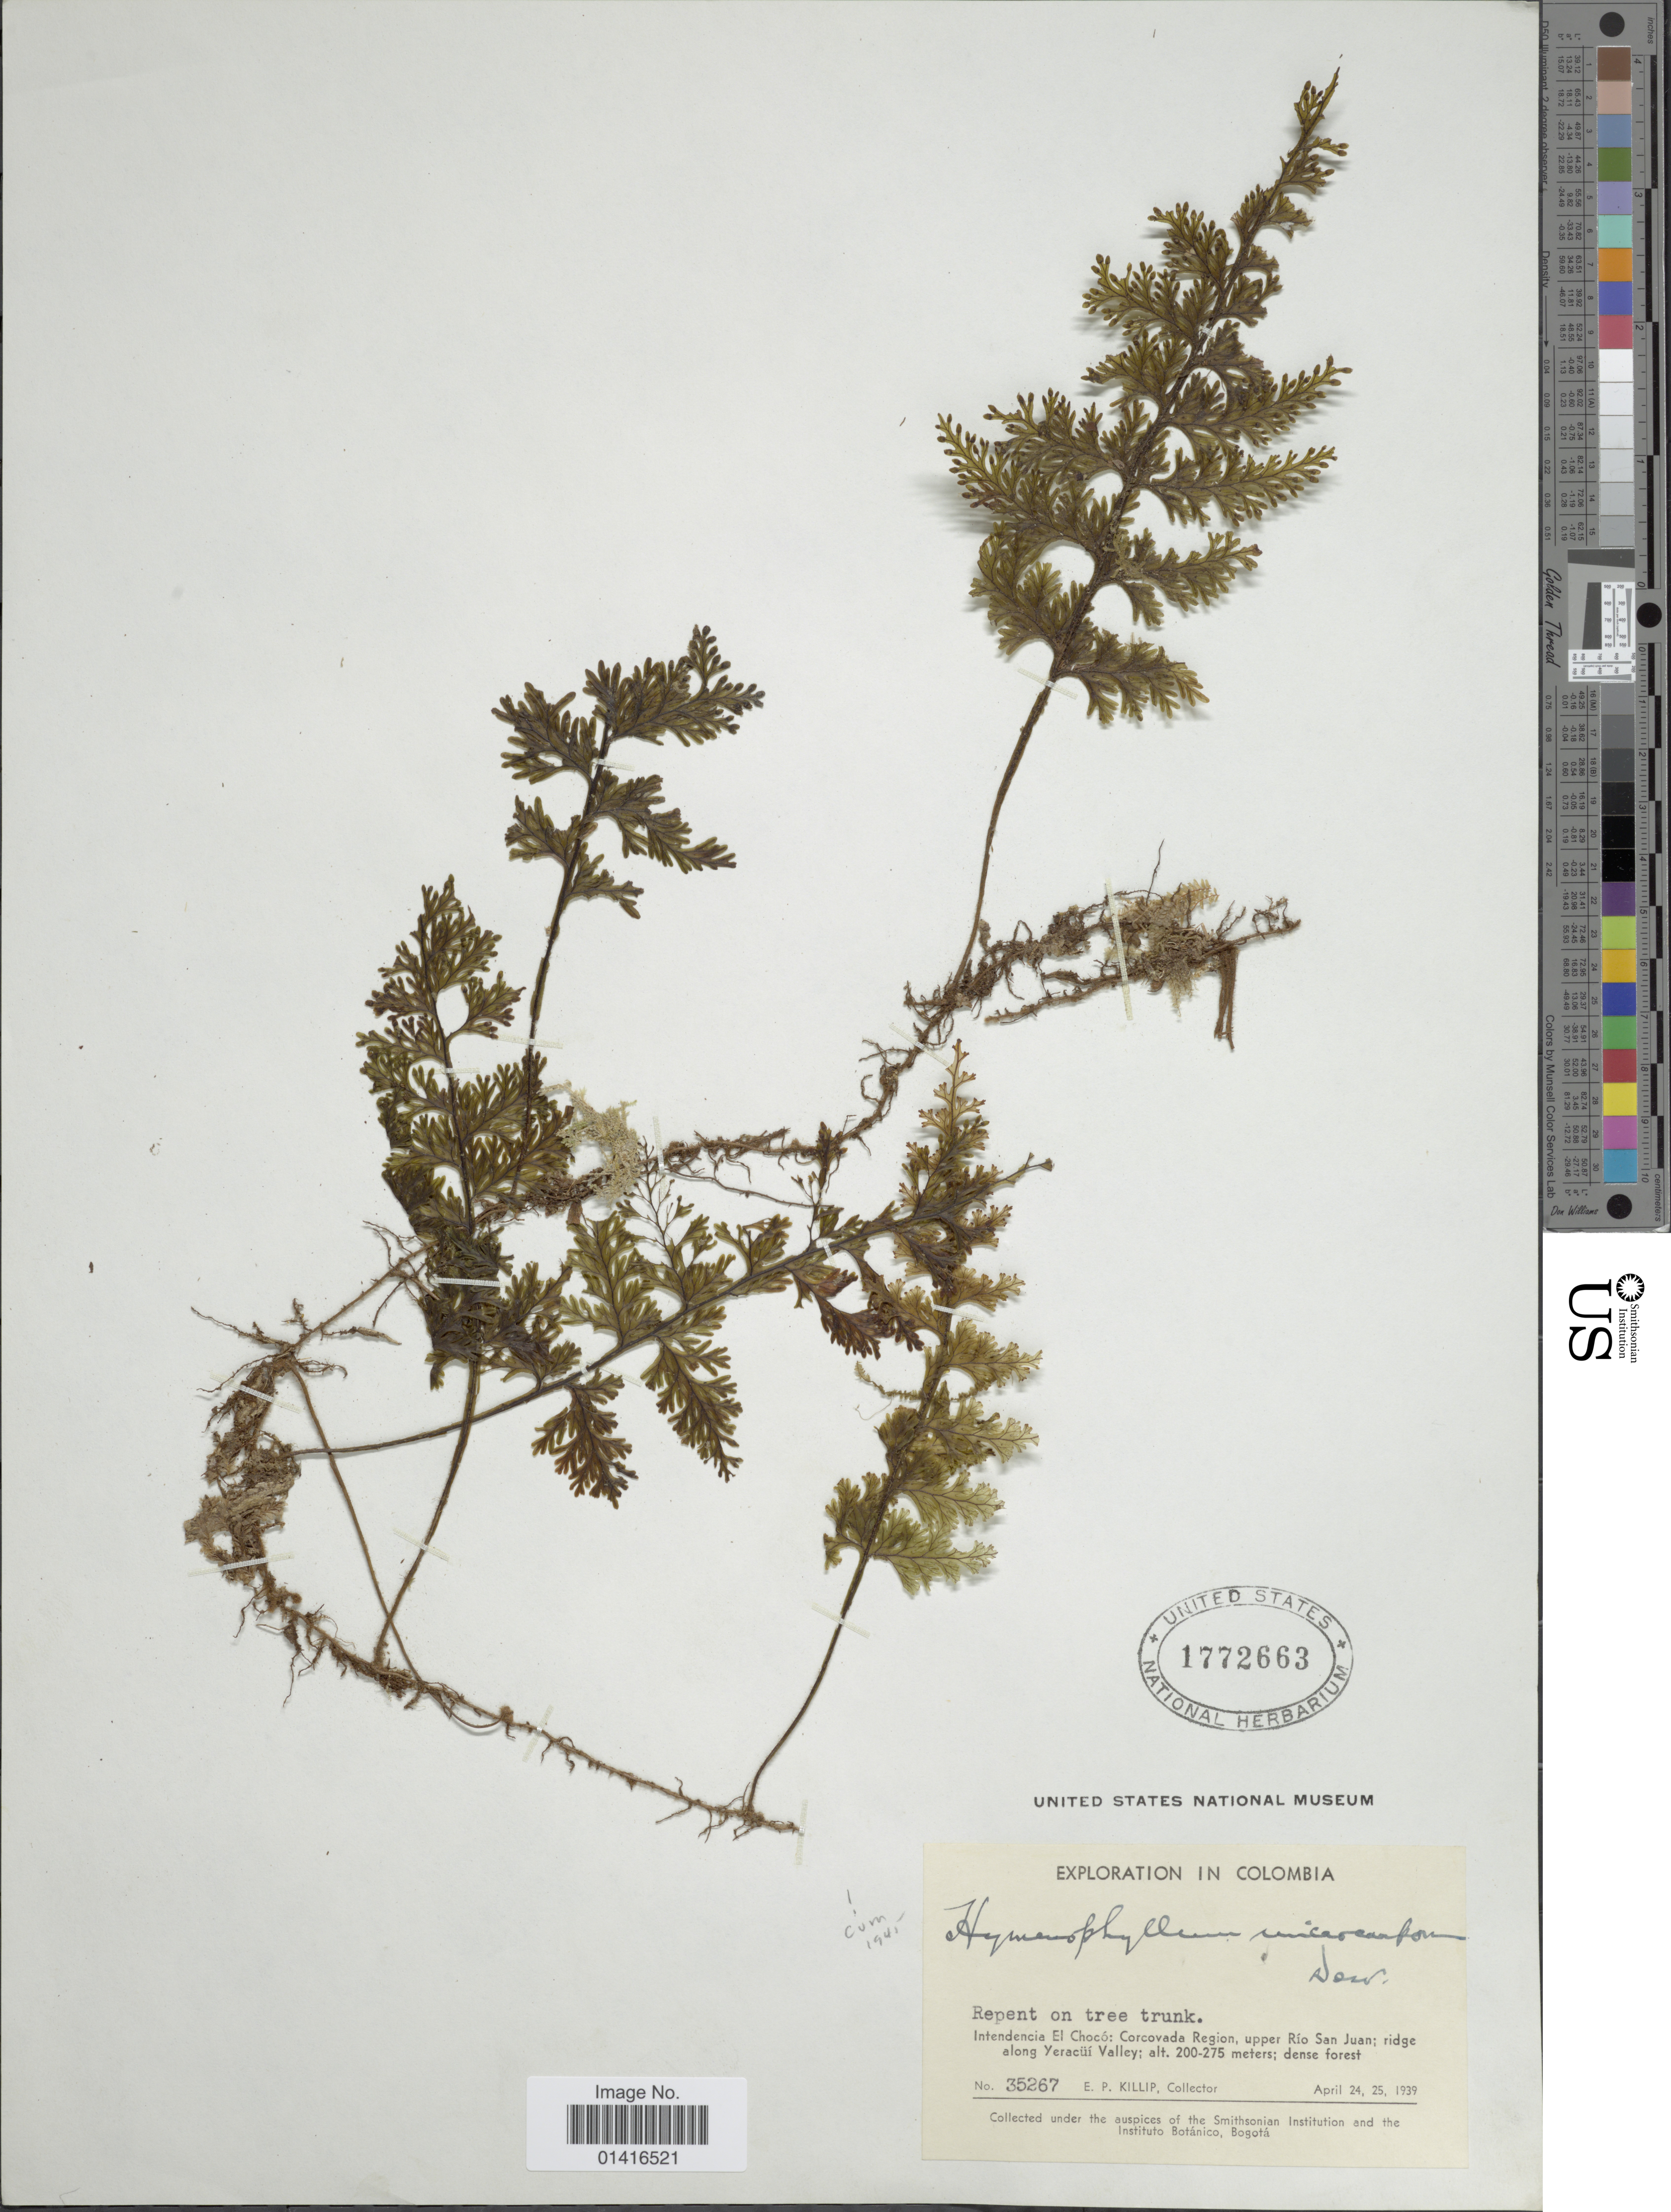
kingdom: Plantae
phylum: Tracheophyta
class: Polypodiopsida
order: Hymenophyllales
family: Hymenophyllaceae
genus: Hymenophyllum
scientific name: Hymenophyllum microcarpum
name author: (Desv.) Lellinger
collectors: E. P. Killip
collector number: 35267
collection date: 1939-04-24/1939-04-25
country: Colombia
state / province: Chocó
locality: Corcovada Region, upper Río San Juan; ridge along Yeracüí Valley.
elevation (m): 200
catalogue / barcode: US 1772663